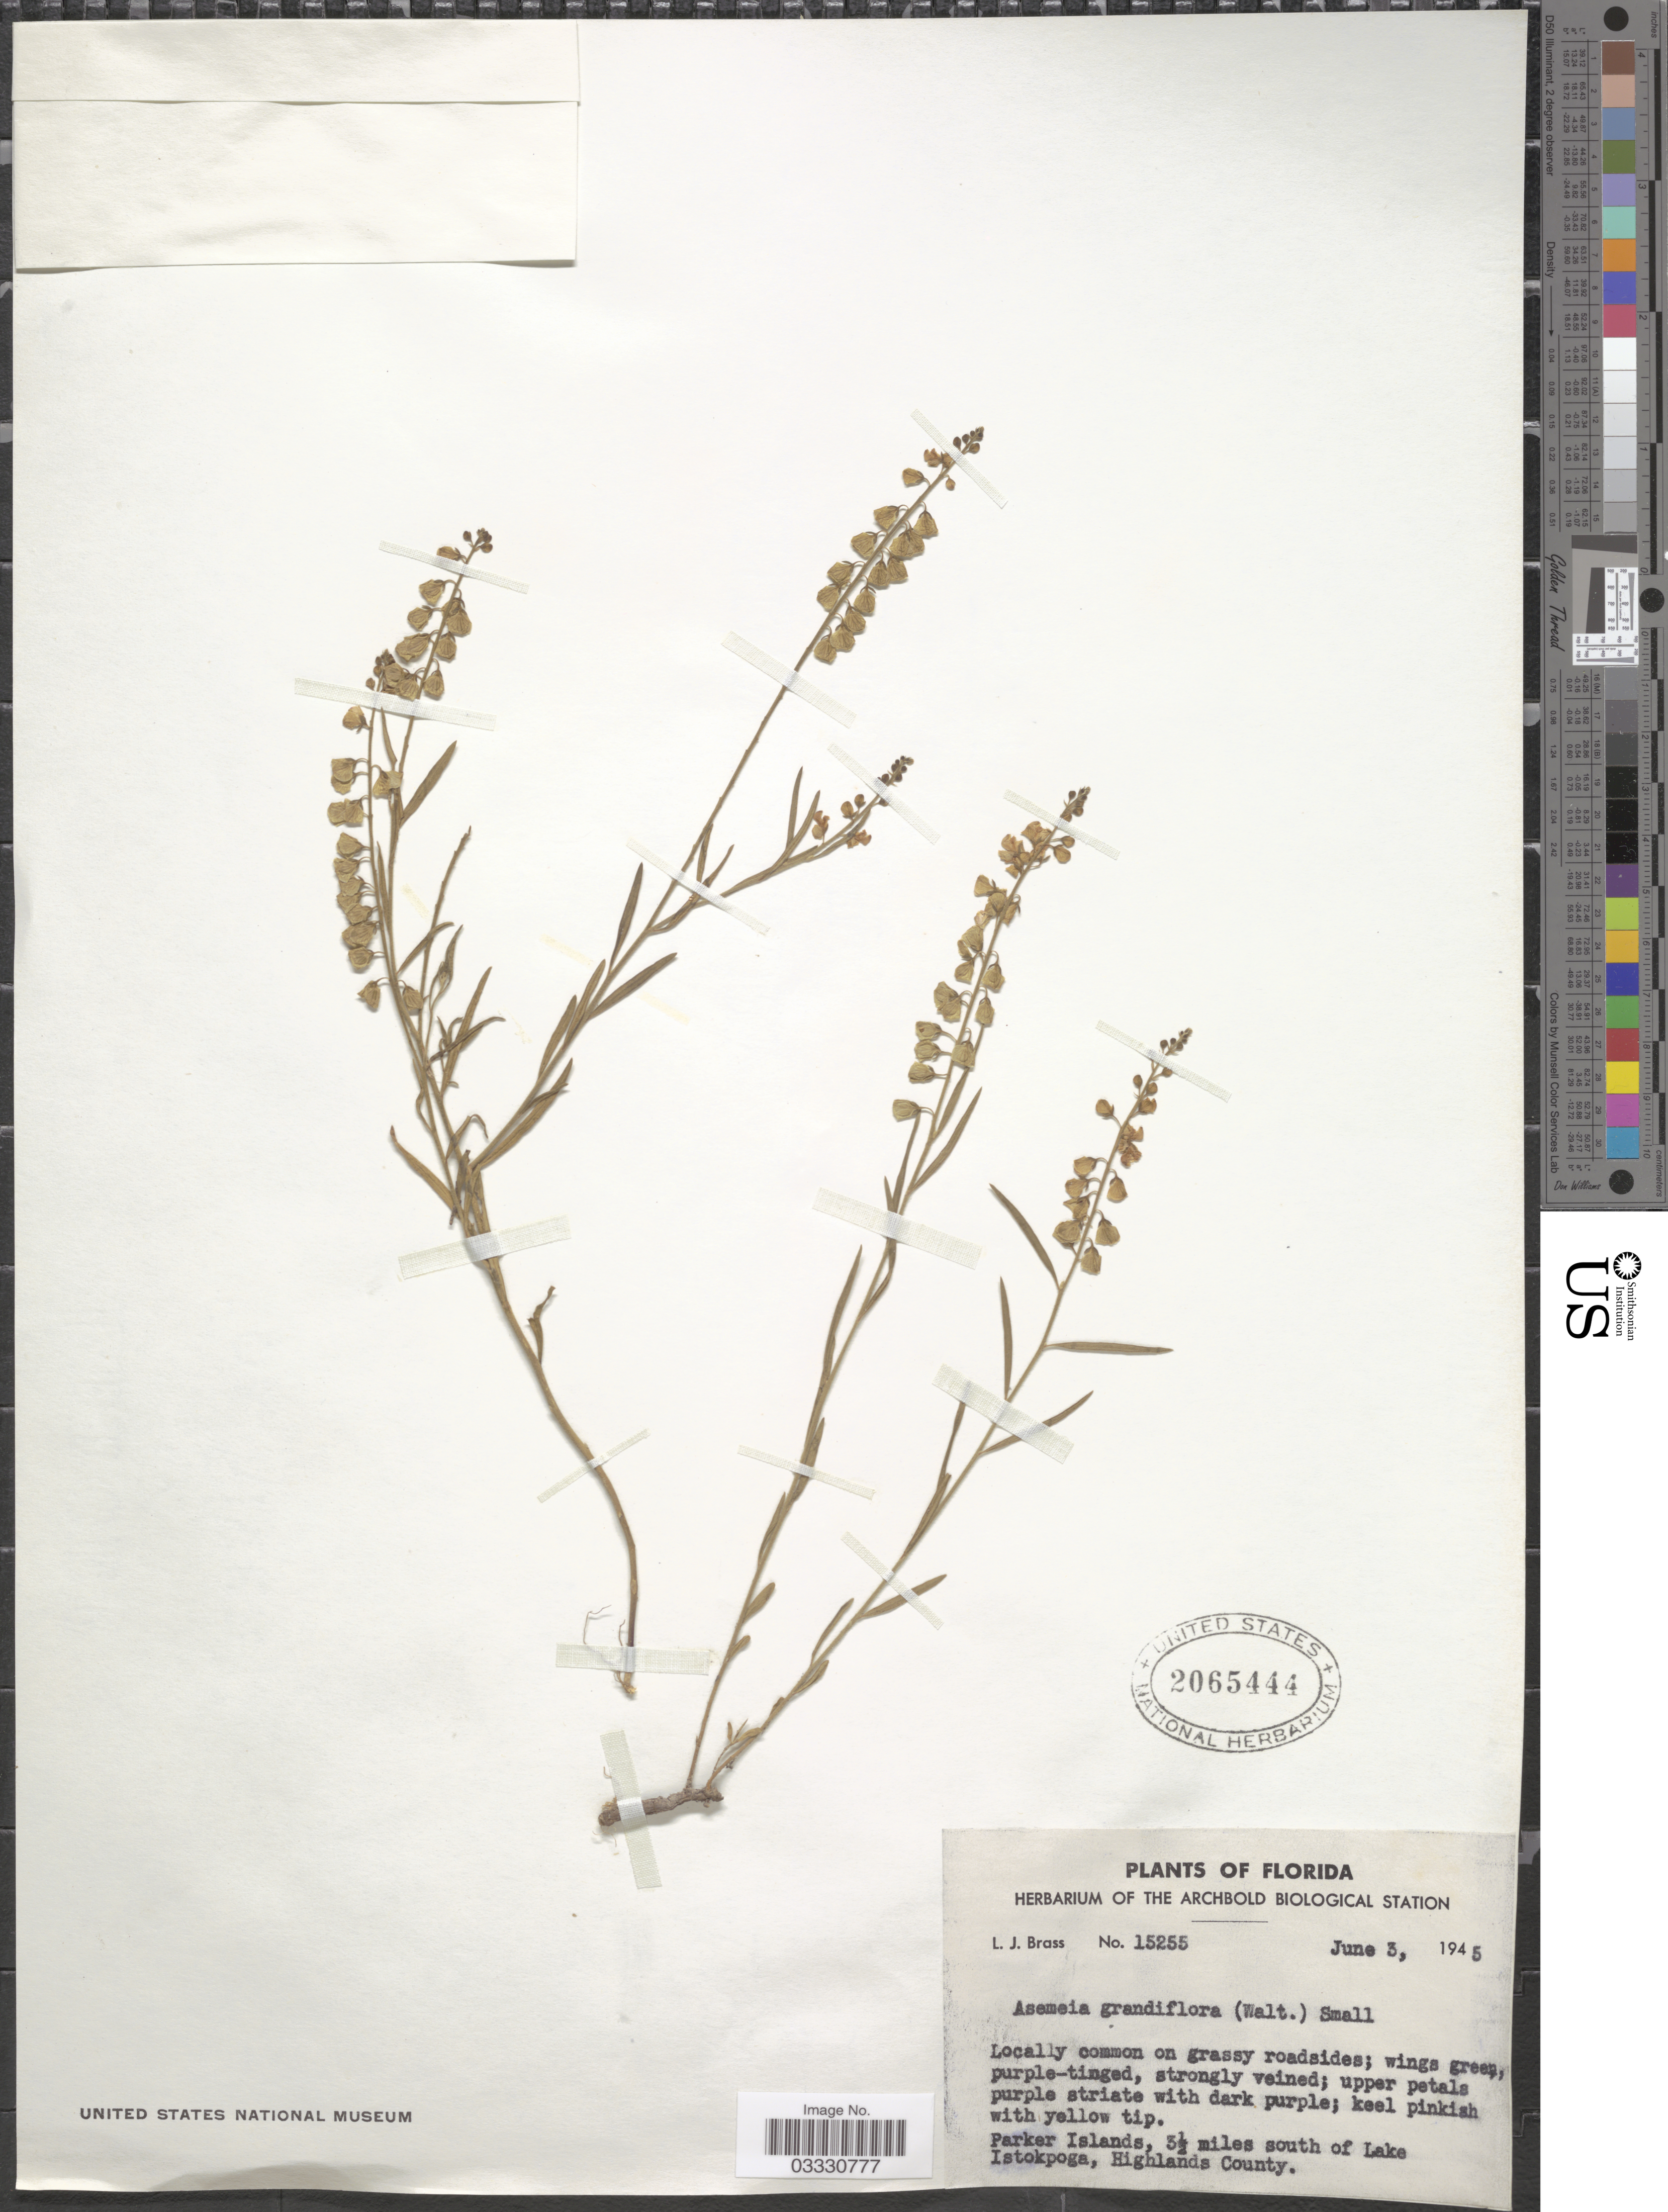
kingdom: Plantae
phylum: Tracheophyta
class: Magnoliopsida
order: Fabales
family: Polygalaceae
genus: Asemeia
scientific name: Asemeia grandiflora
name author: (Walter) Small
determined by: Strong, Mark T., (BOT), Smithsonian Institution - National Museum of Natural History (UNITED STATES)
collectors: L. J. Brass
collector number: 15255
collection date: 1945-06-03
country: United States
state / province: Florida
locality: Parker Islands, 3½ miles south of Lake Istokpoga, Highlands County.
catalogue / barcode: US 2065444